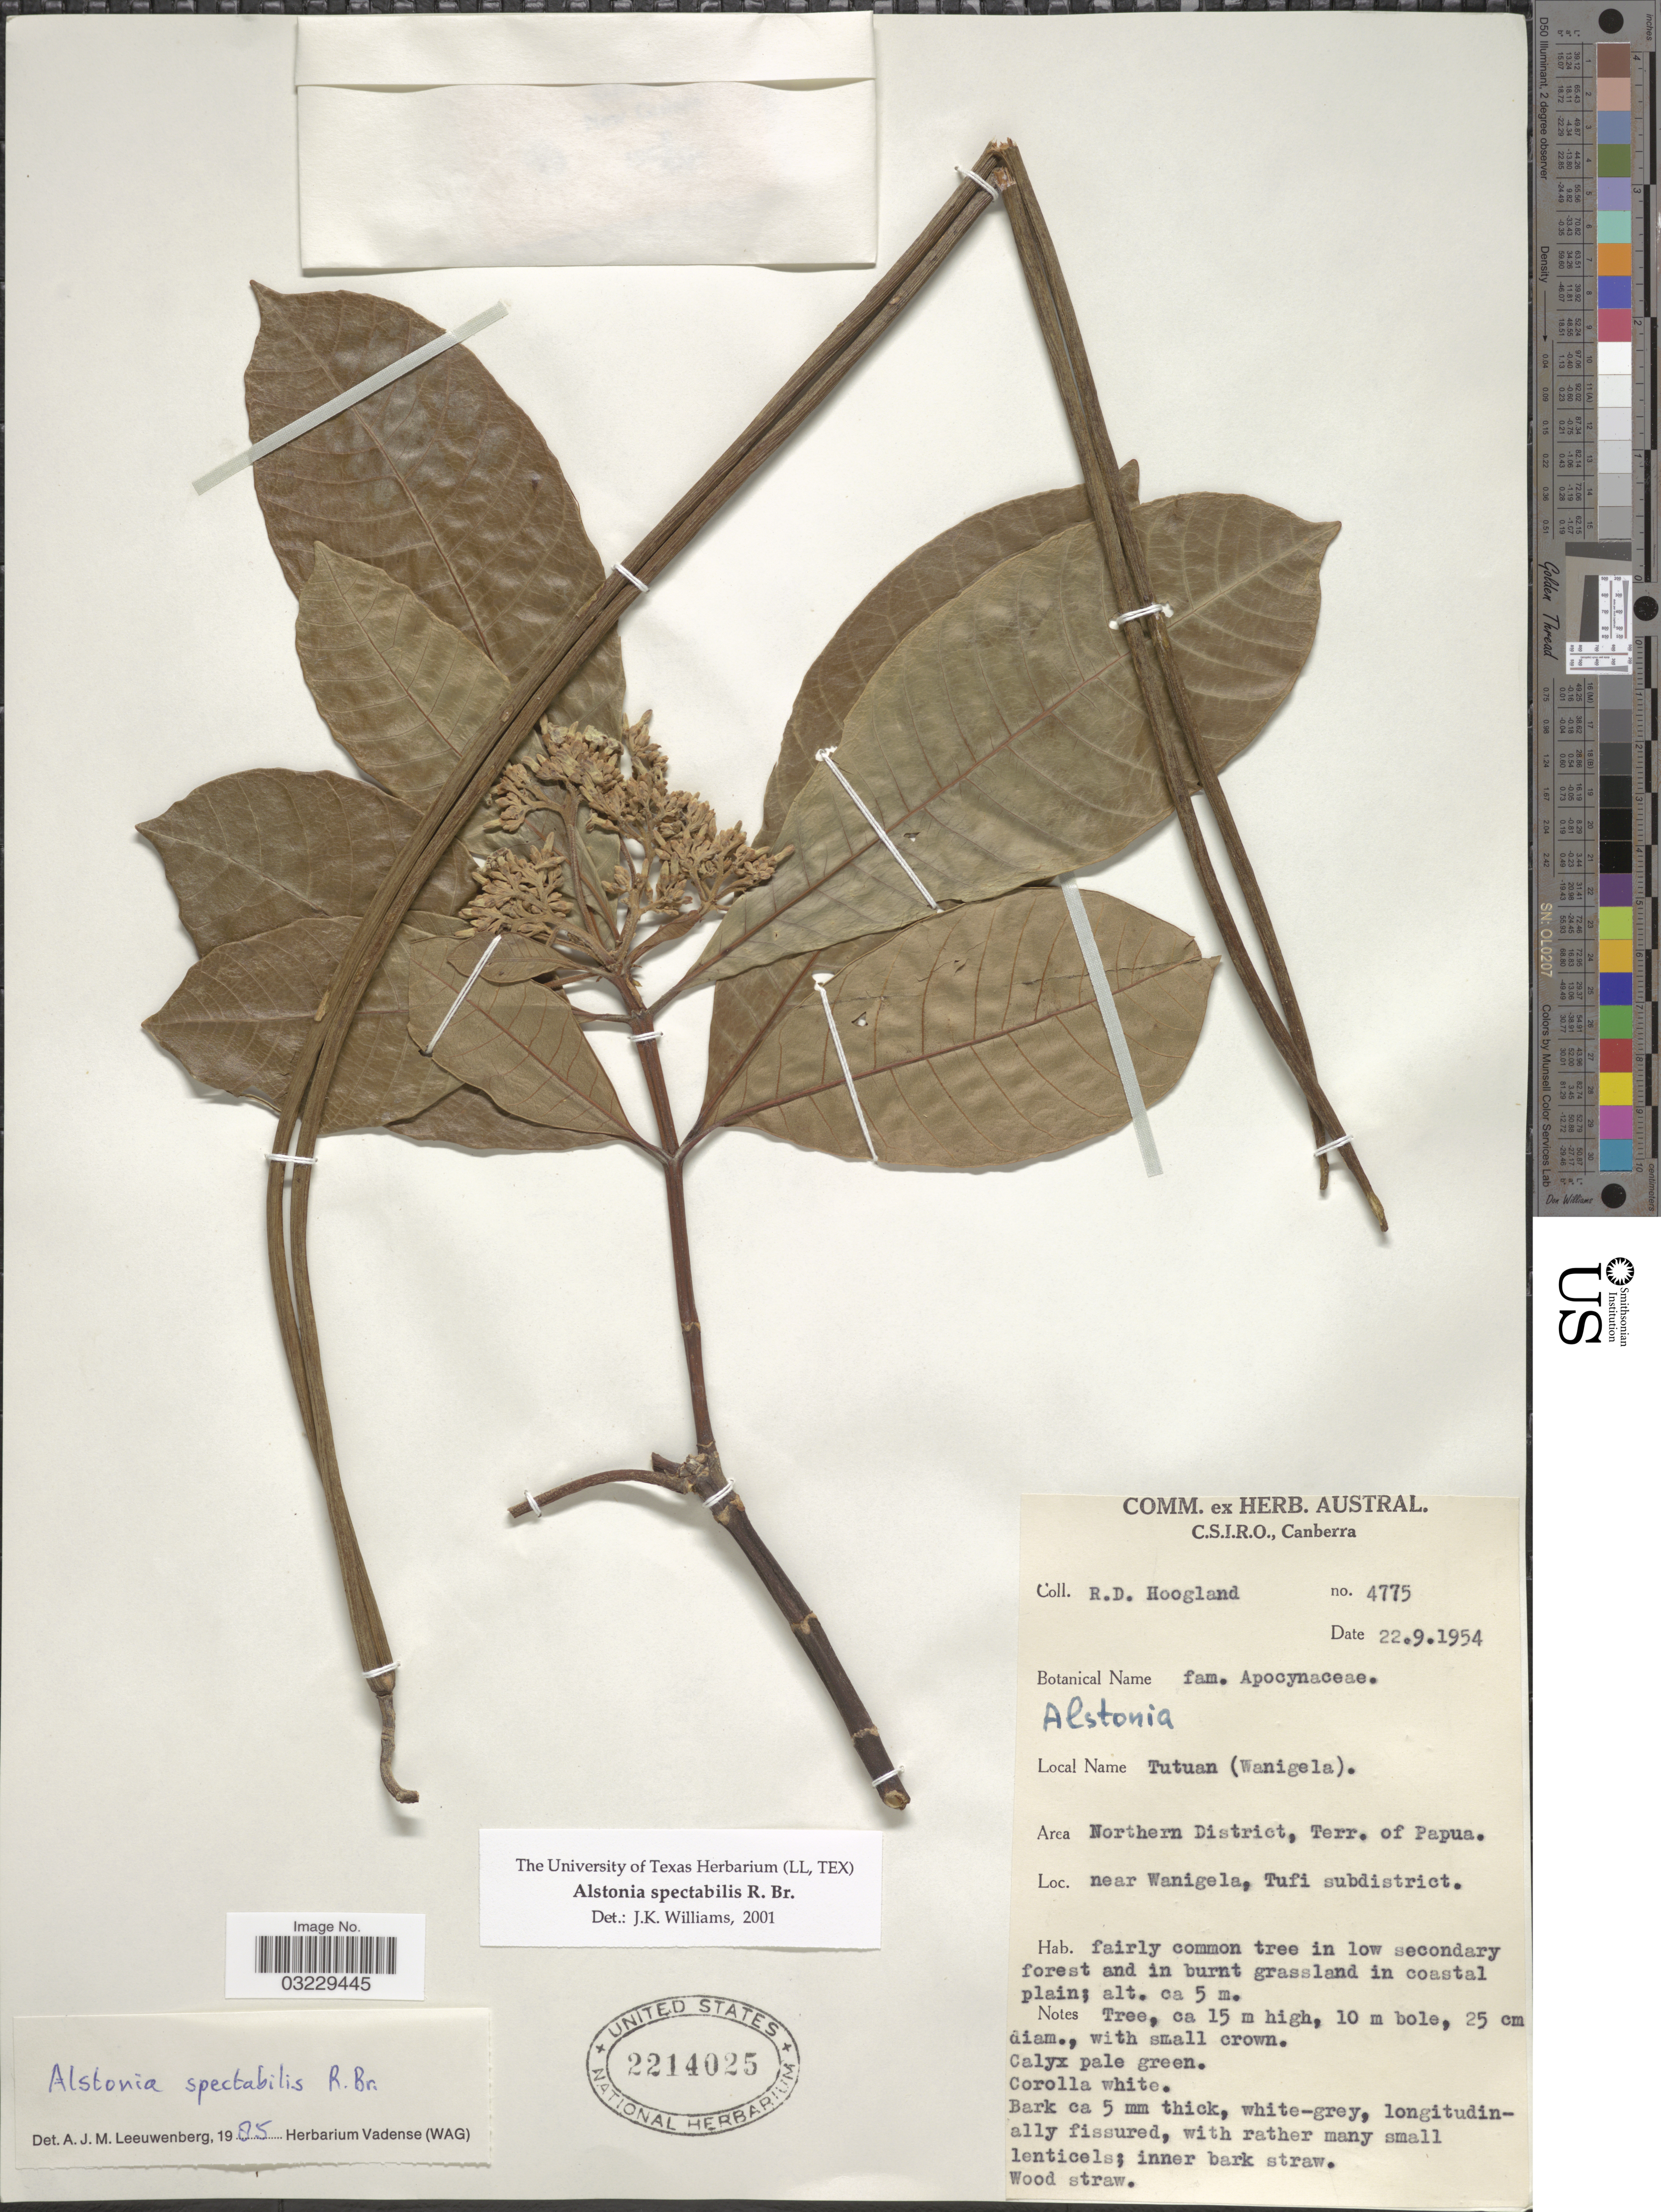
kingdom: Plantae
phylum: Tracheophyta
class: Magnoliopsida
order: Gentianales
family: Apocynaceae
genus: Alstonia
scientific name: Alstonia spectabilis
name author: R. Br.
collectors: R. D. Hoogland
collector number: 4775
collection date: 1954-09-22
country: Papua New Guinea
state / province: Northern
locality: Area Northern District, Terr. of Papua. Near Wanigela, Tufi subdistrict.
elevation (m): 5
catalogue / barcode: US 2214025